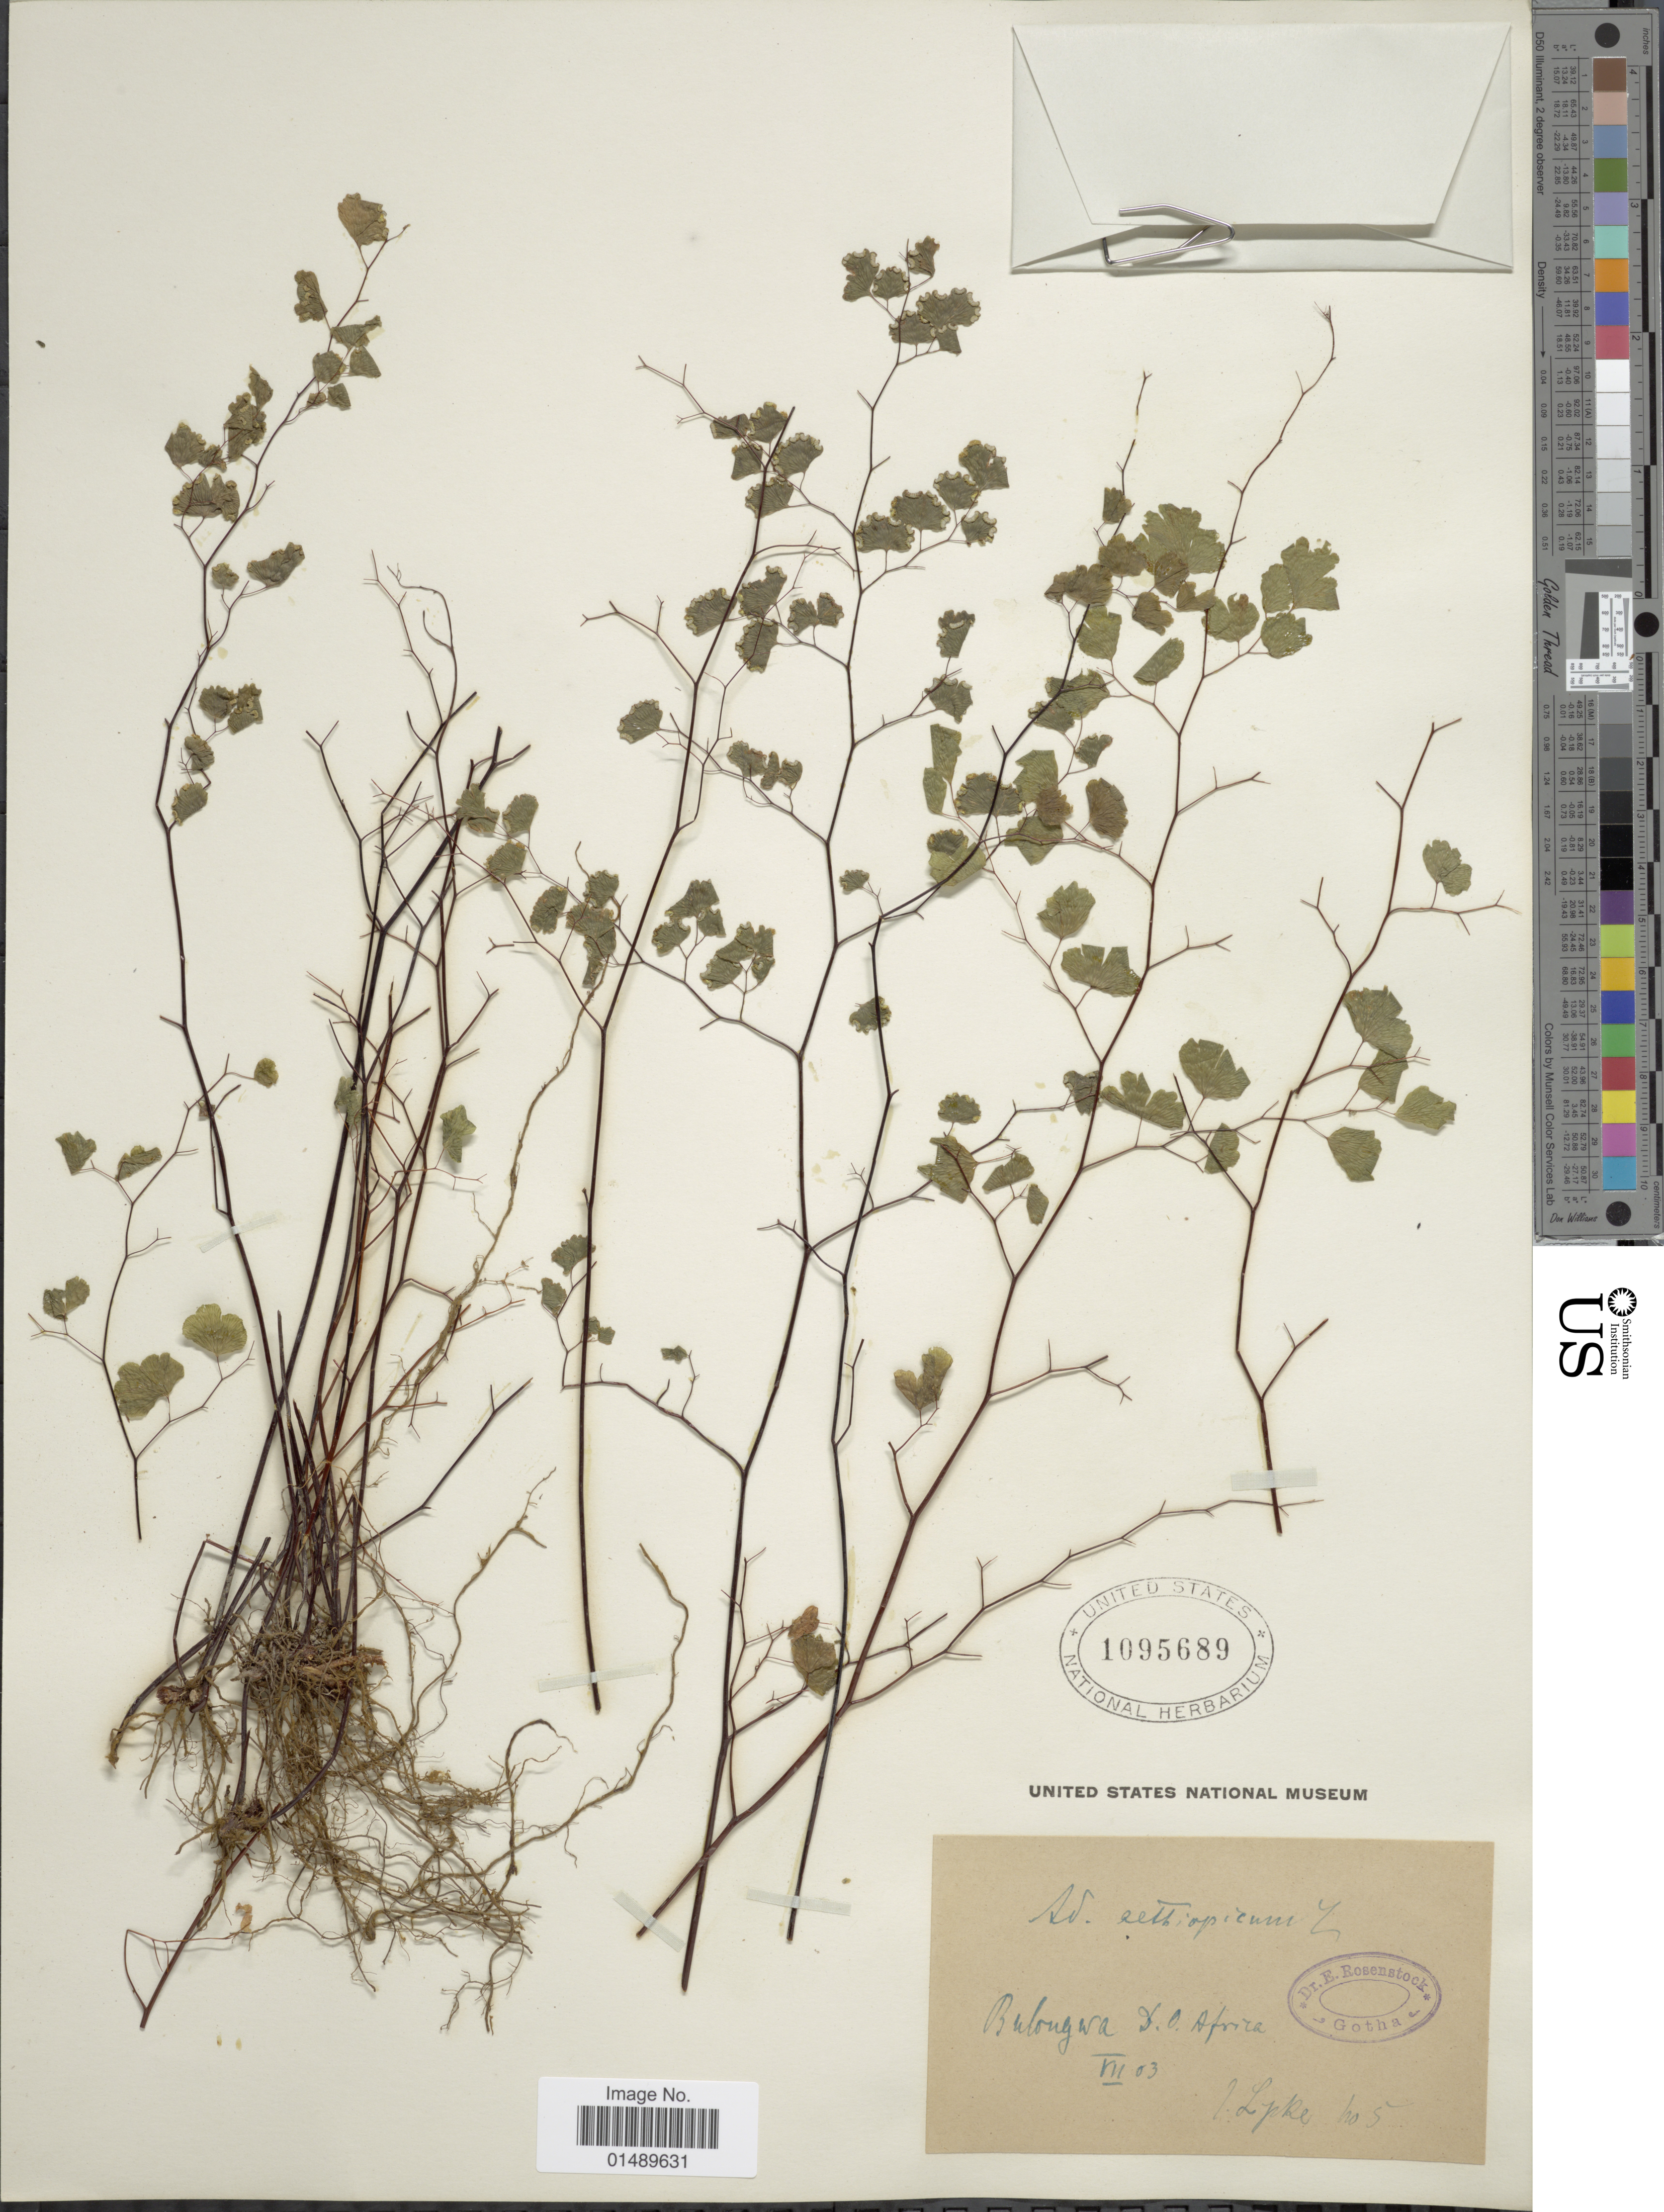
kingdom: Plantae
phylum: Tracheophyta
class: Polypodiopsida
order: Polypodiales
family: Pteridaceae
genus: Adiantum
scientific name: Adiantum poiretii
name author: Wikstr.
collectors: Lipke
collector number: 5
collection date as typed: Transcribed d/m/y: /7/3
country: South Africa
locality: Bulongara So. Africa.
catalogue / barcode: US 1095689